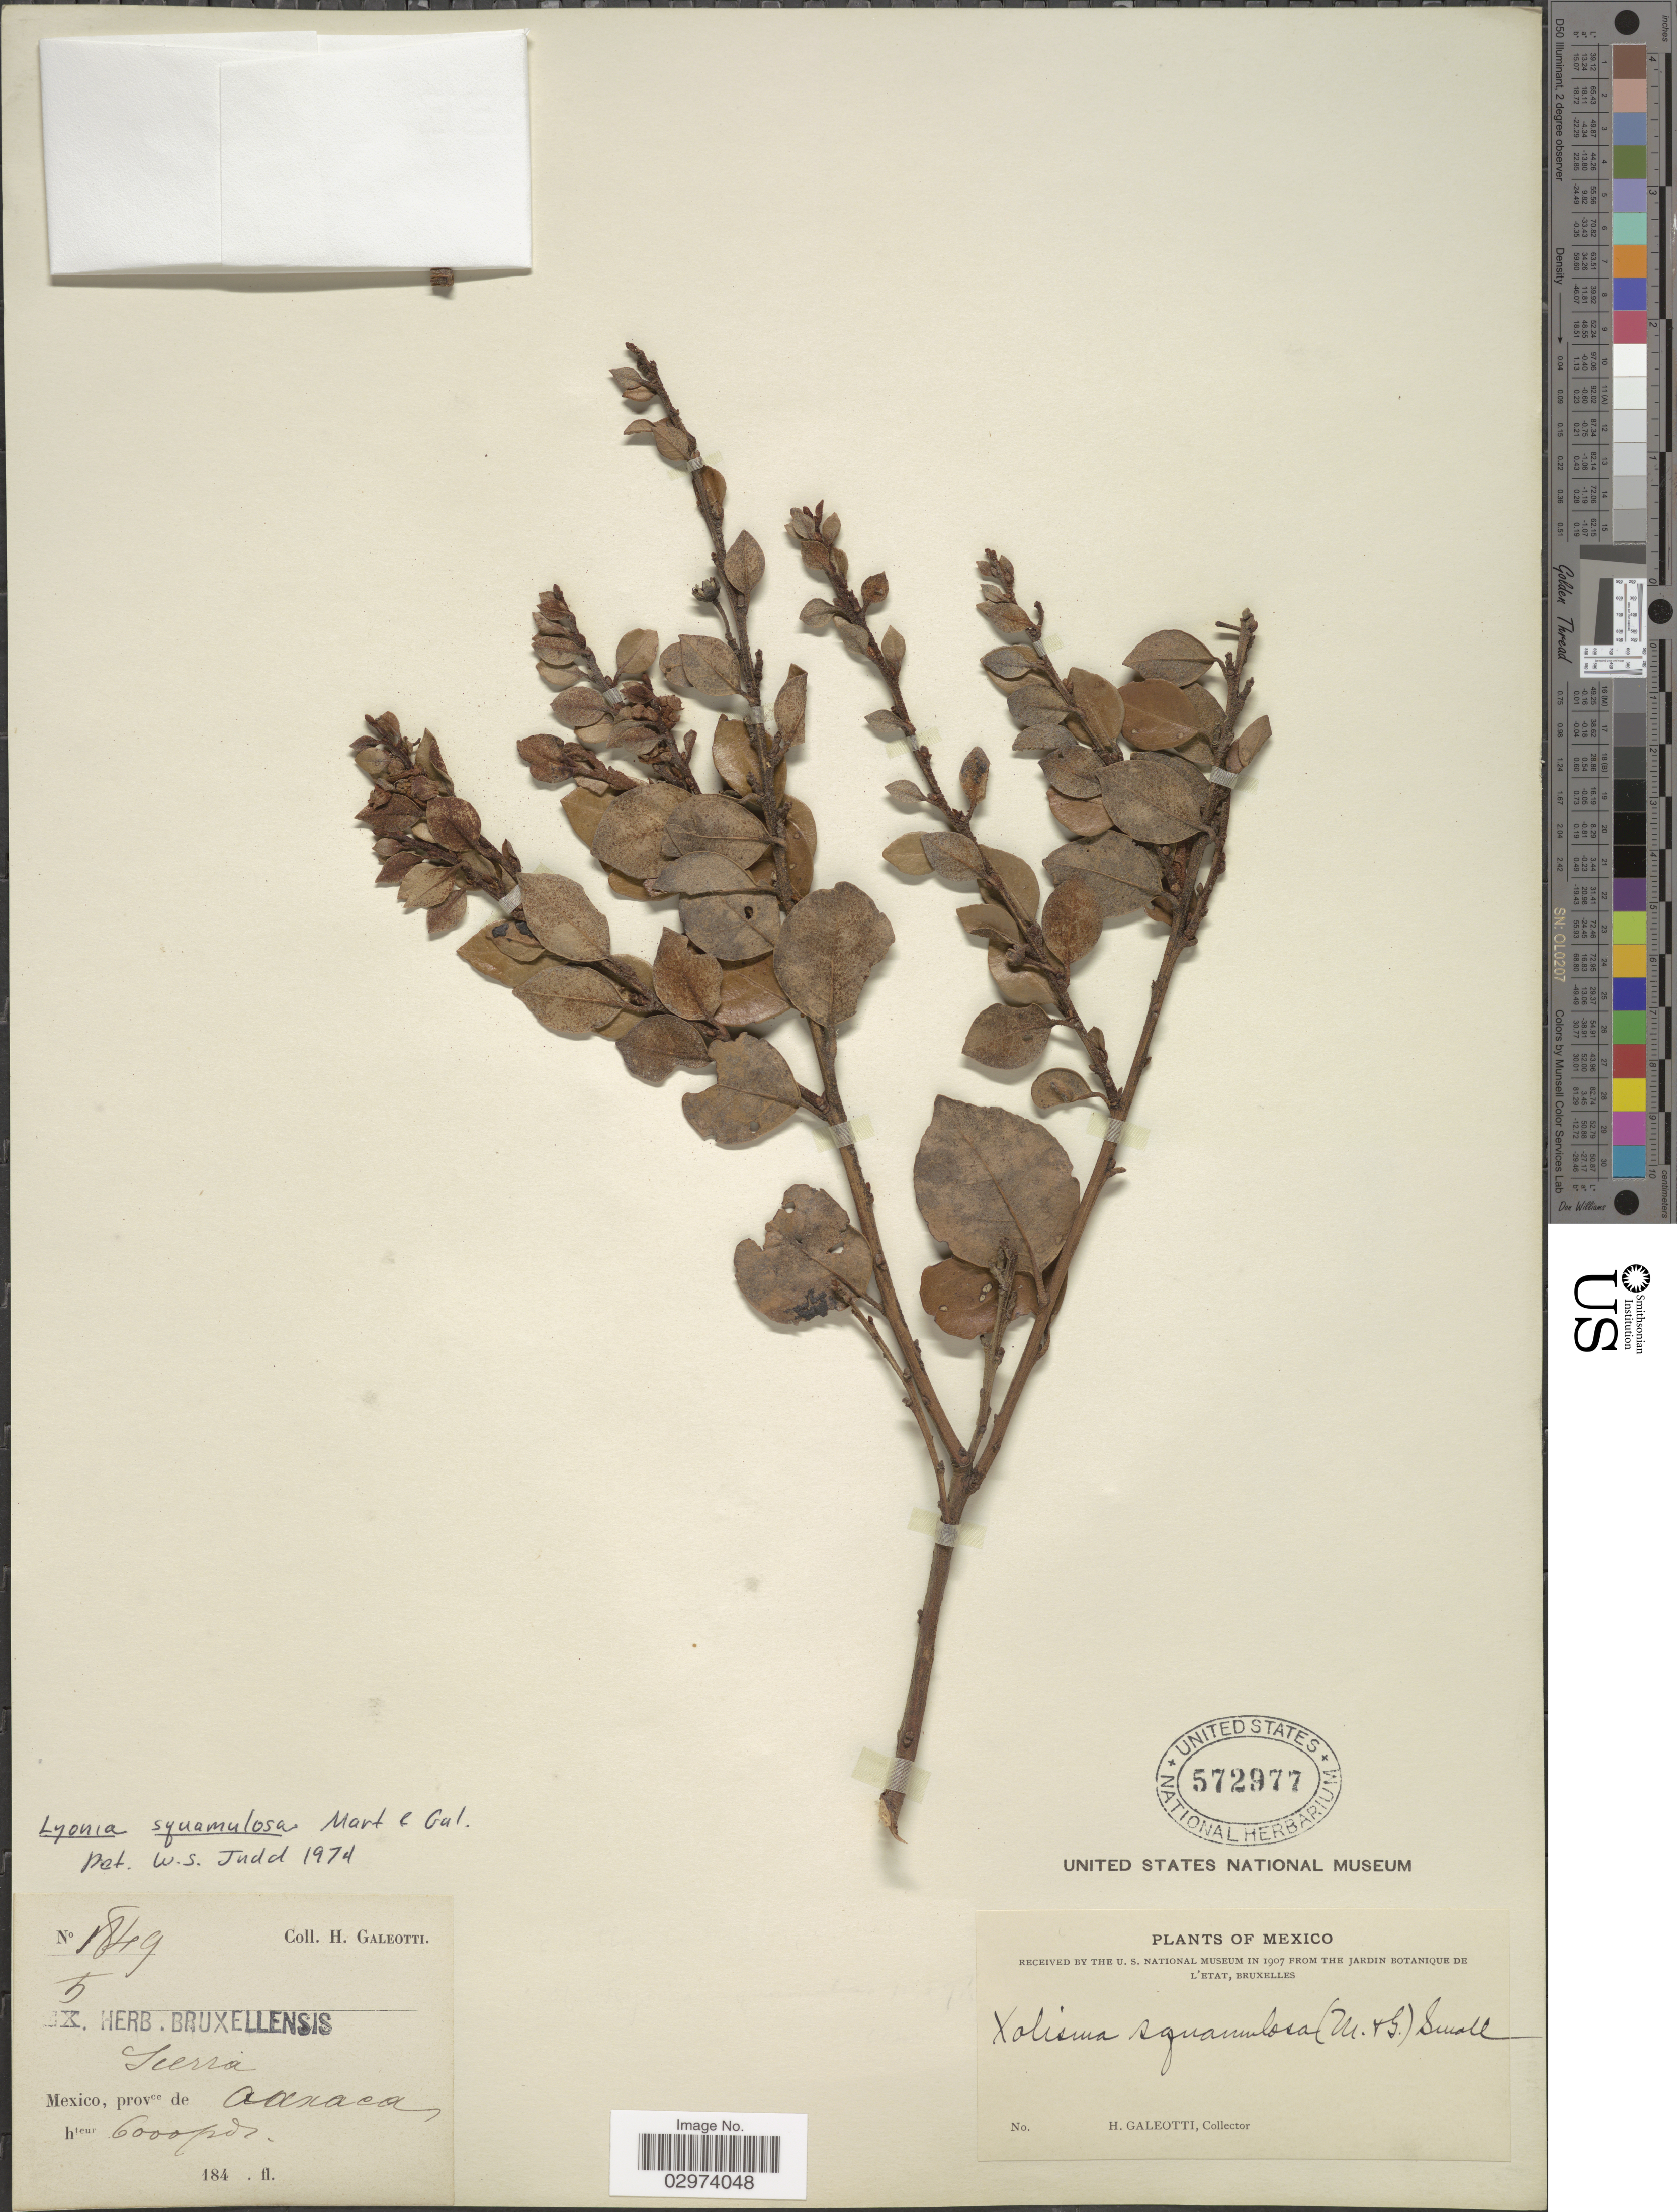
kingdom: Plantae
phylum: Tracheophyta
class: Magnoliopsida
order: Ericales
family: Ericaceae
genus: Lyonia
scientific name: Lyonia squamulosa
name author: M. Martens & Galeotti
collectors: H. G. Galeotti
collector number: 1849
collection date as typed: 184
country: Mexico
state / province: Oaxaca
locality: Sierra. Provce de Oaxaca.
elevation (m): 1829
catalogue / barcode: US 572977